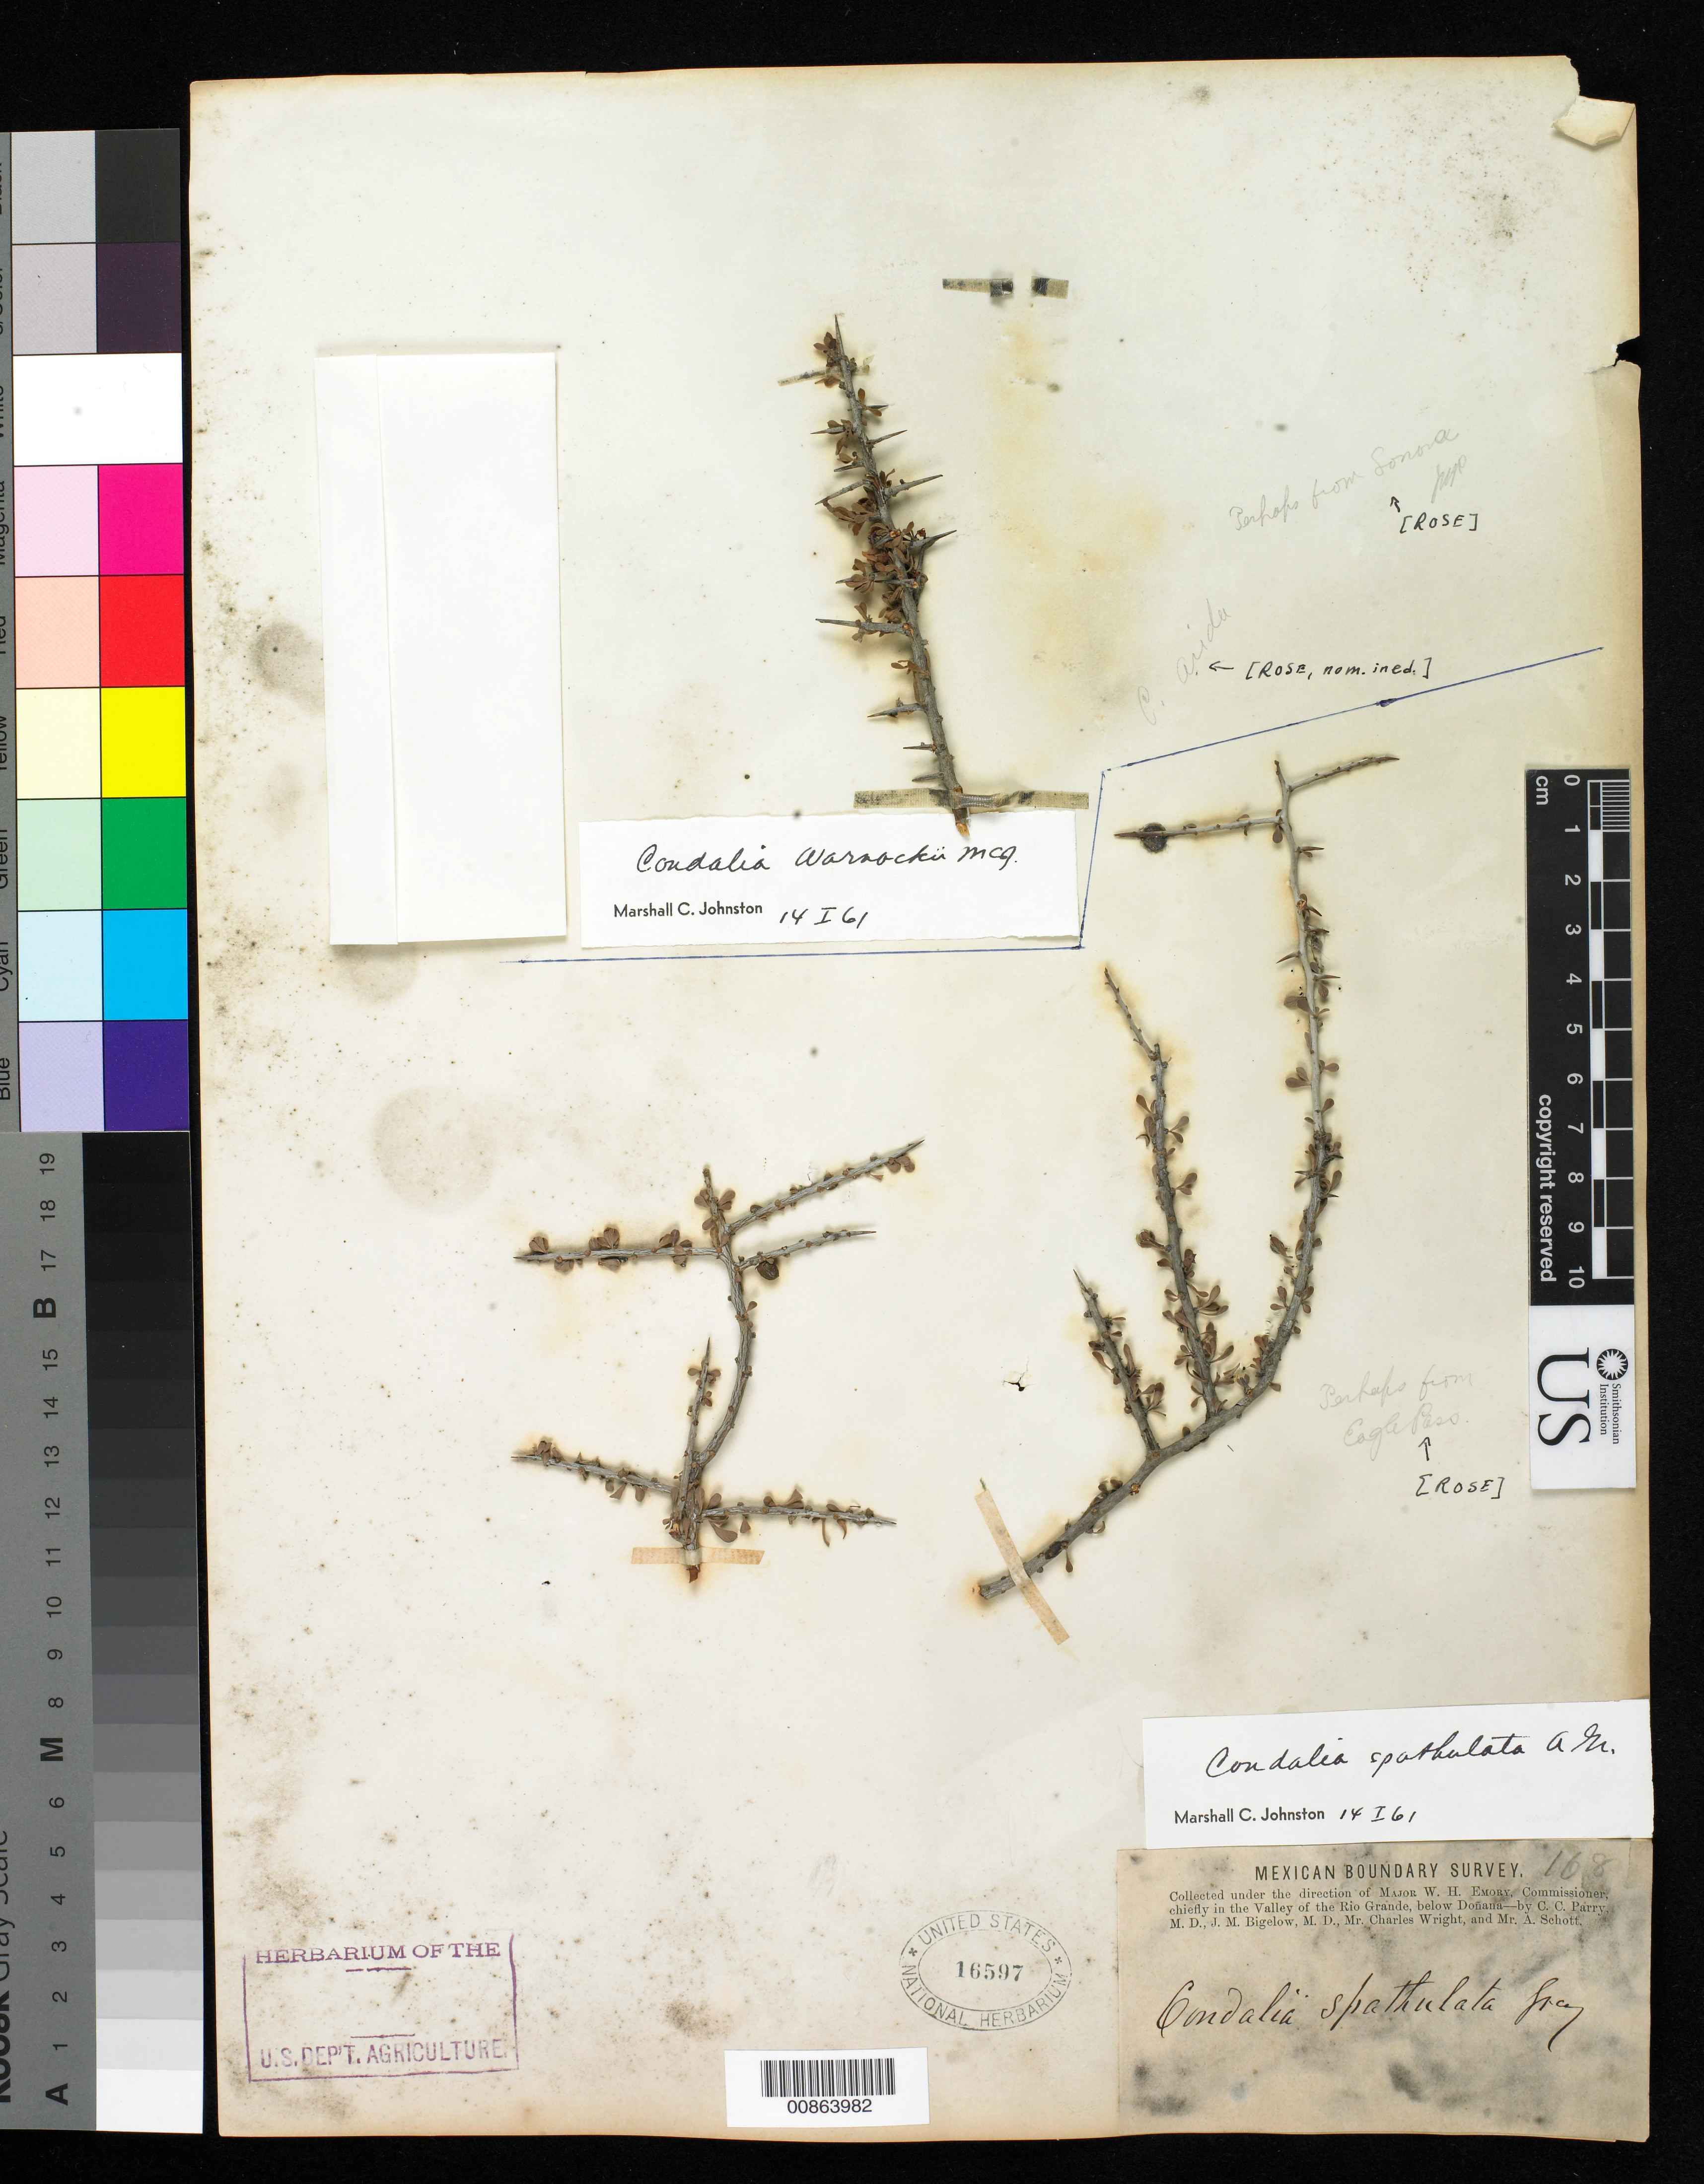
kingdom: Plantae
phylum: Tracheophyta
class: Magnoliopsida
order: Rosales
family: Rhamnaceae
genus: Condalia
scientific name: Condalia spathulata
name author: A. Gray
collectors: C. C. Parry, J. M. Bigelow, C. Wright & A. C. V. Schott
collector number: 168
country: United States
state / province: New Mexico / Texas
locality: Valley of the Rio Grande, below Doñana.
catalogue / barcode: US 16597